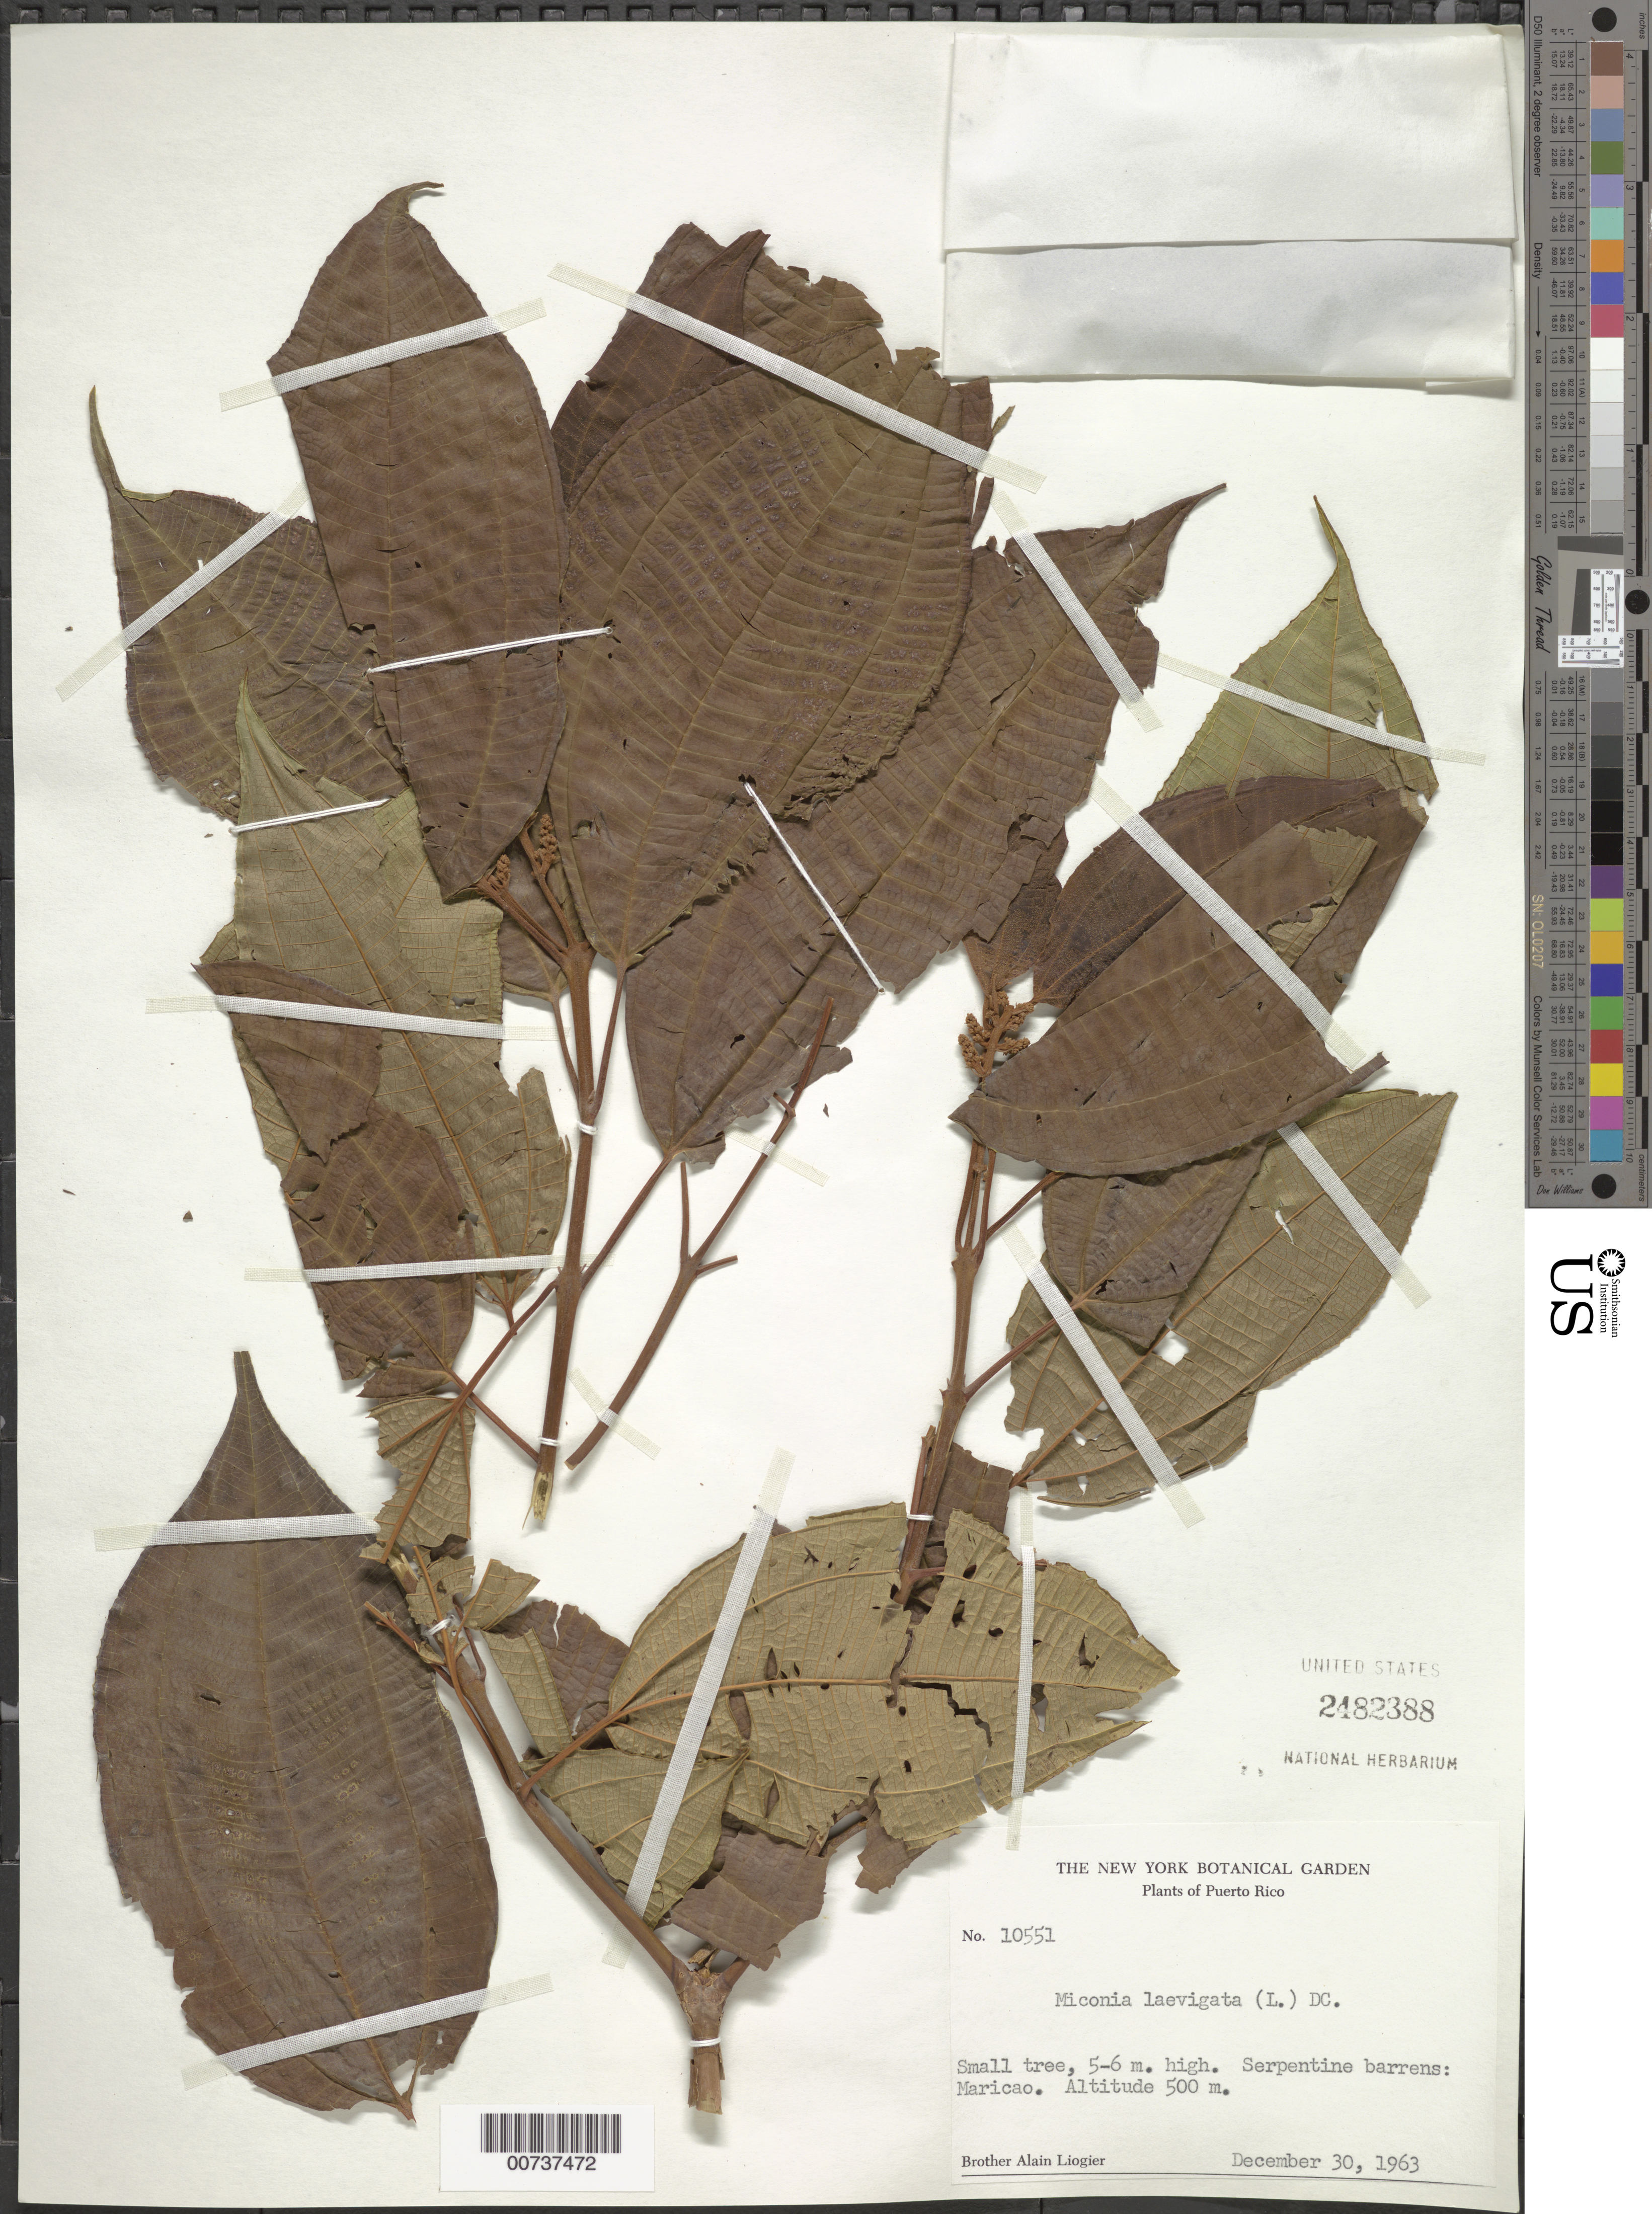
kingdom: Plantae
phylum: Tracheophyta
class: Magnoliopsida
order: Myrtales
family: Melastomataceae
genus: Miconia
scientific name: Miconia laevigata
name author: (L.) D. Don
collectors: A. H. Liogier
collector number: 10551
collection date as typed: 30 Dec 1963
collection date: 1963-12-30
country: Puerto Rico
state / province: Maricao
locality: Maricao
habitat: Serpentine barrens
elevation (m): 500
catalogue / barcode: US 2482388